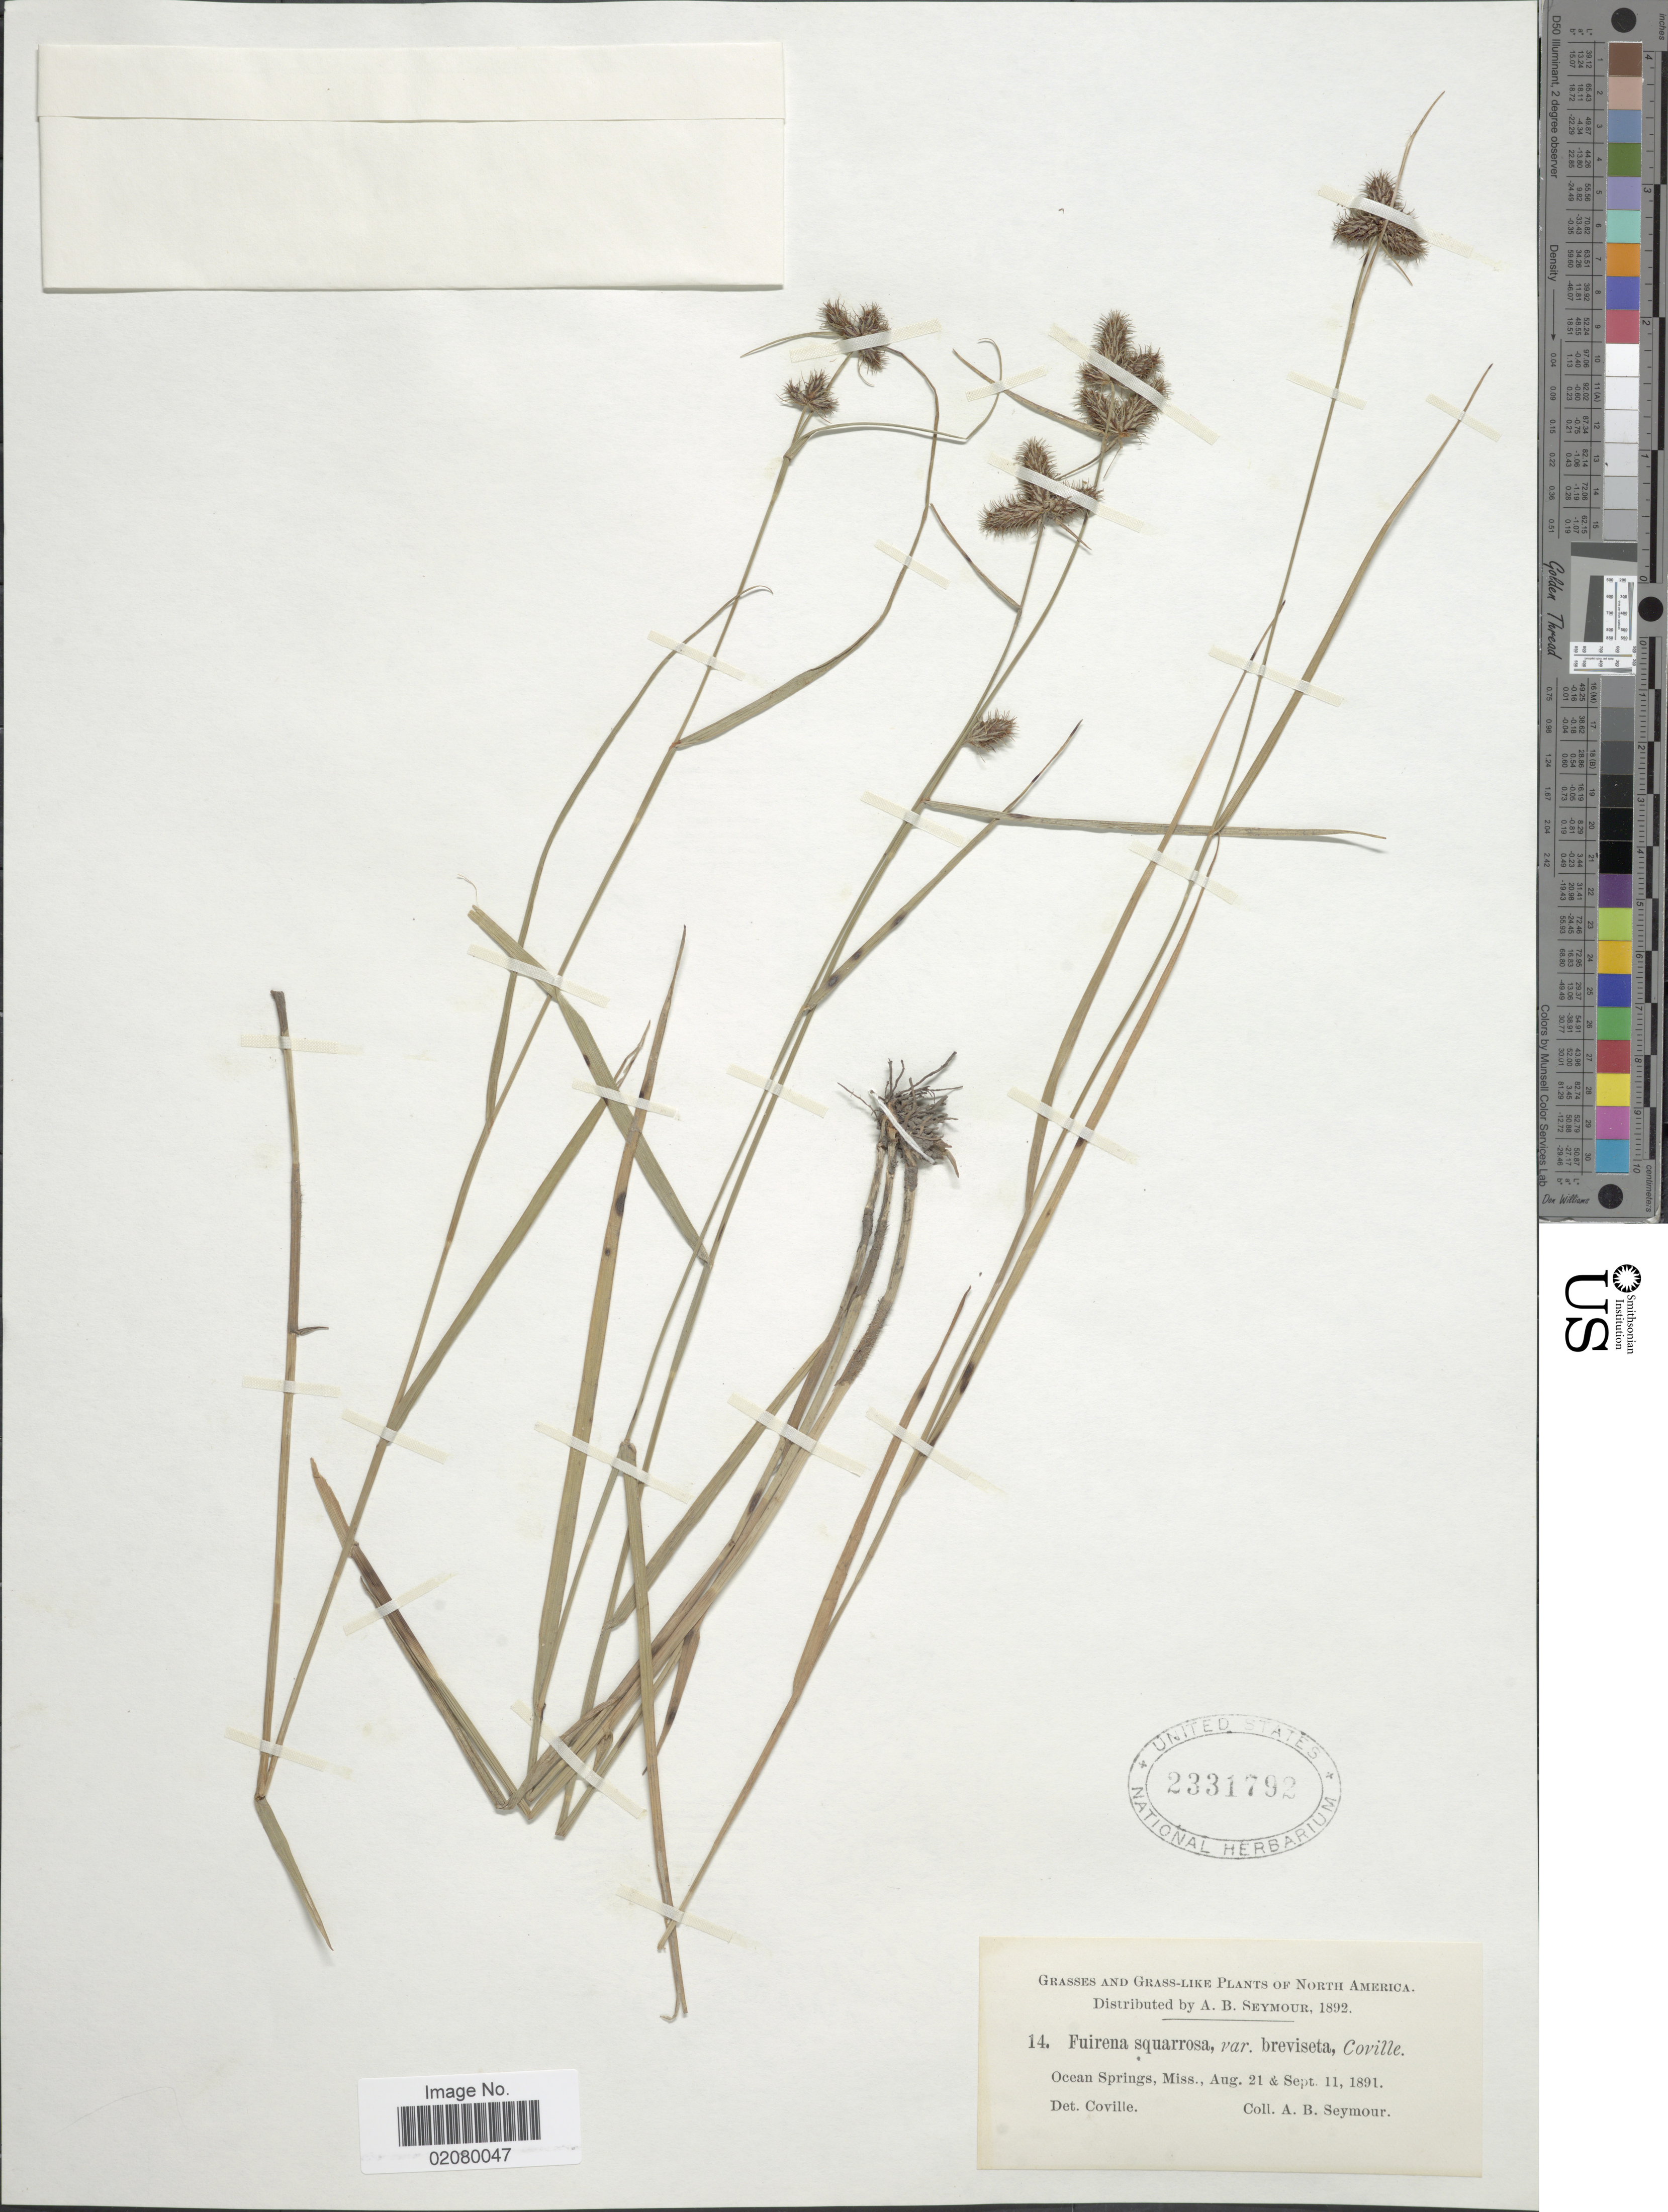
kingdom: Plantae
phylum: Tracheophyta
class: Liliopsida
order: Poales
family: Cyperaceae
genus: Fuirena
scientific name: Fuirena squarrosa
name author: Michx.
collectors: A. Seymour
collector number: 14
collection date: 1891-08-21/1891-09-11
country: United States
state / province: Mississippi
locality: Ocean Springs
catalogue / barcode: US 2331792